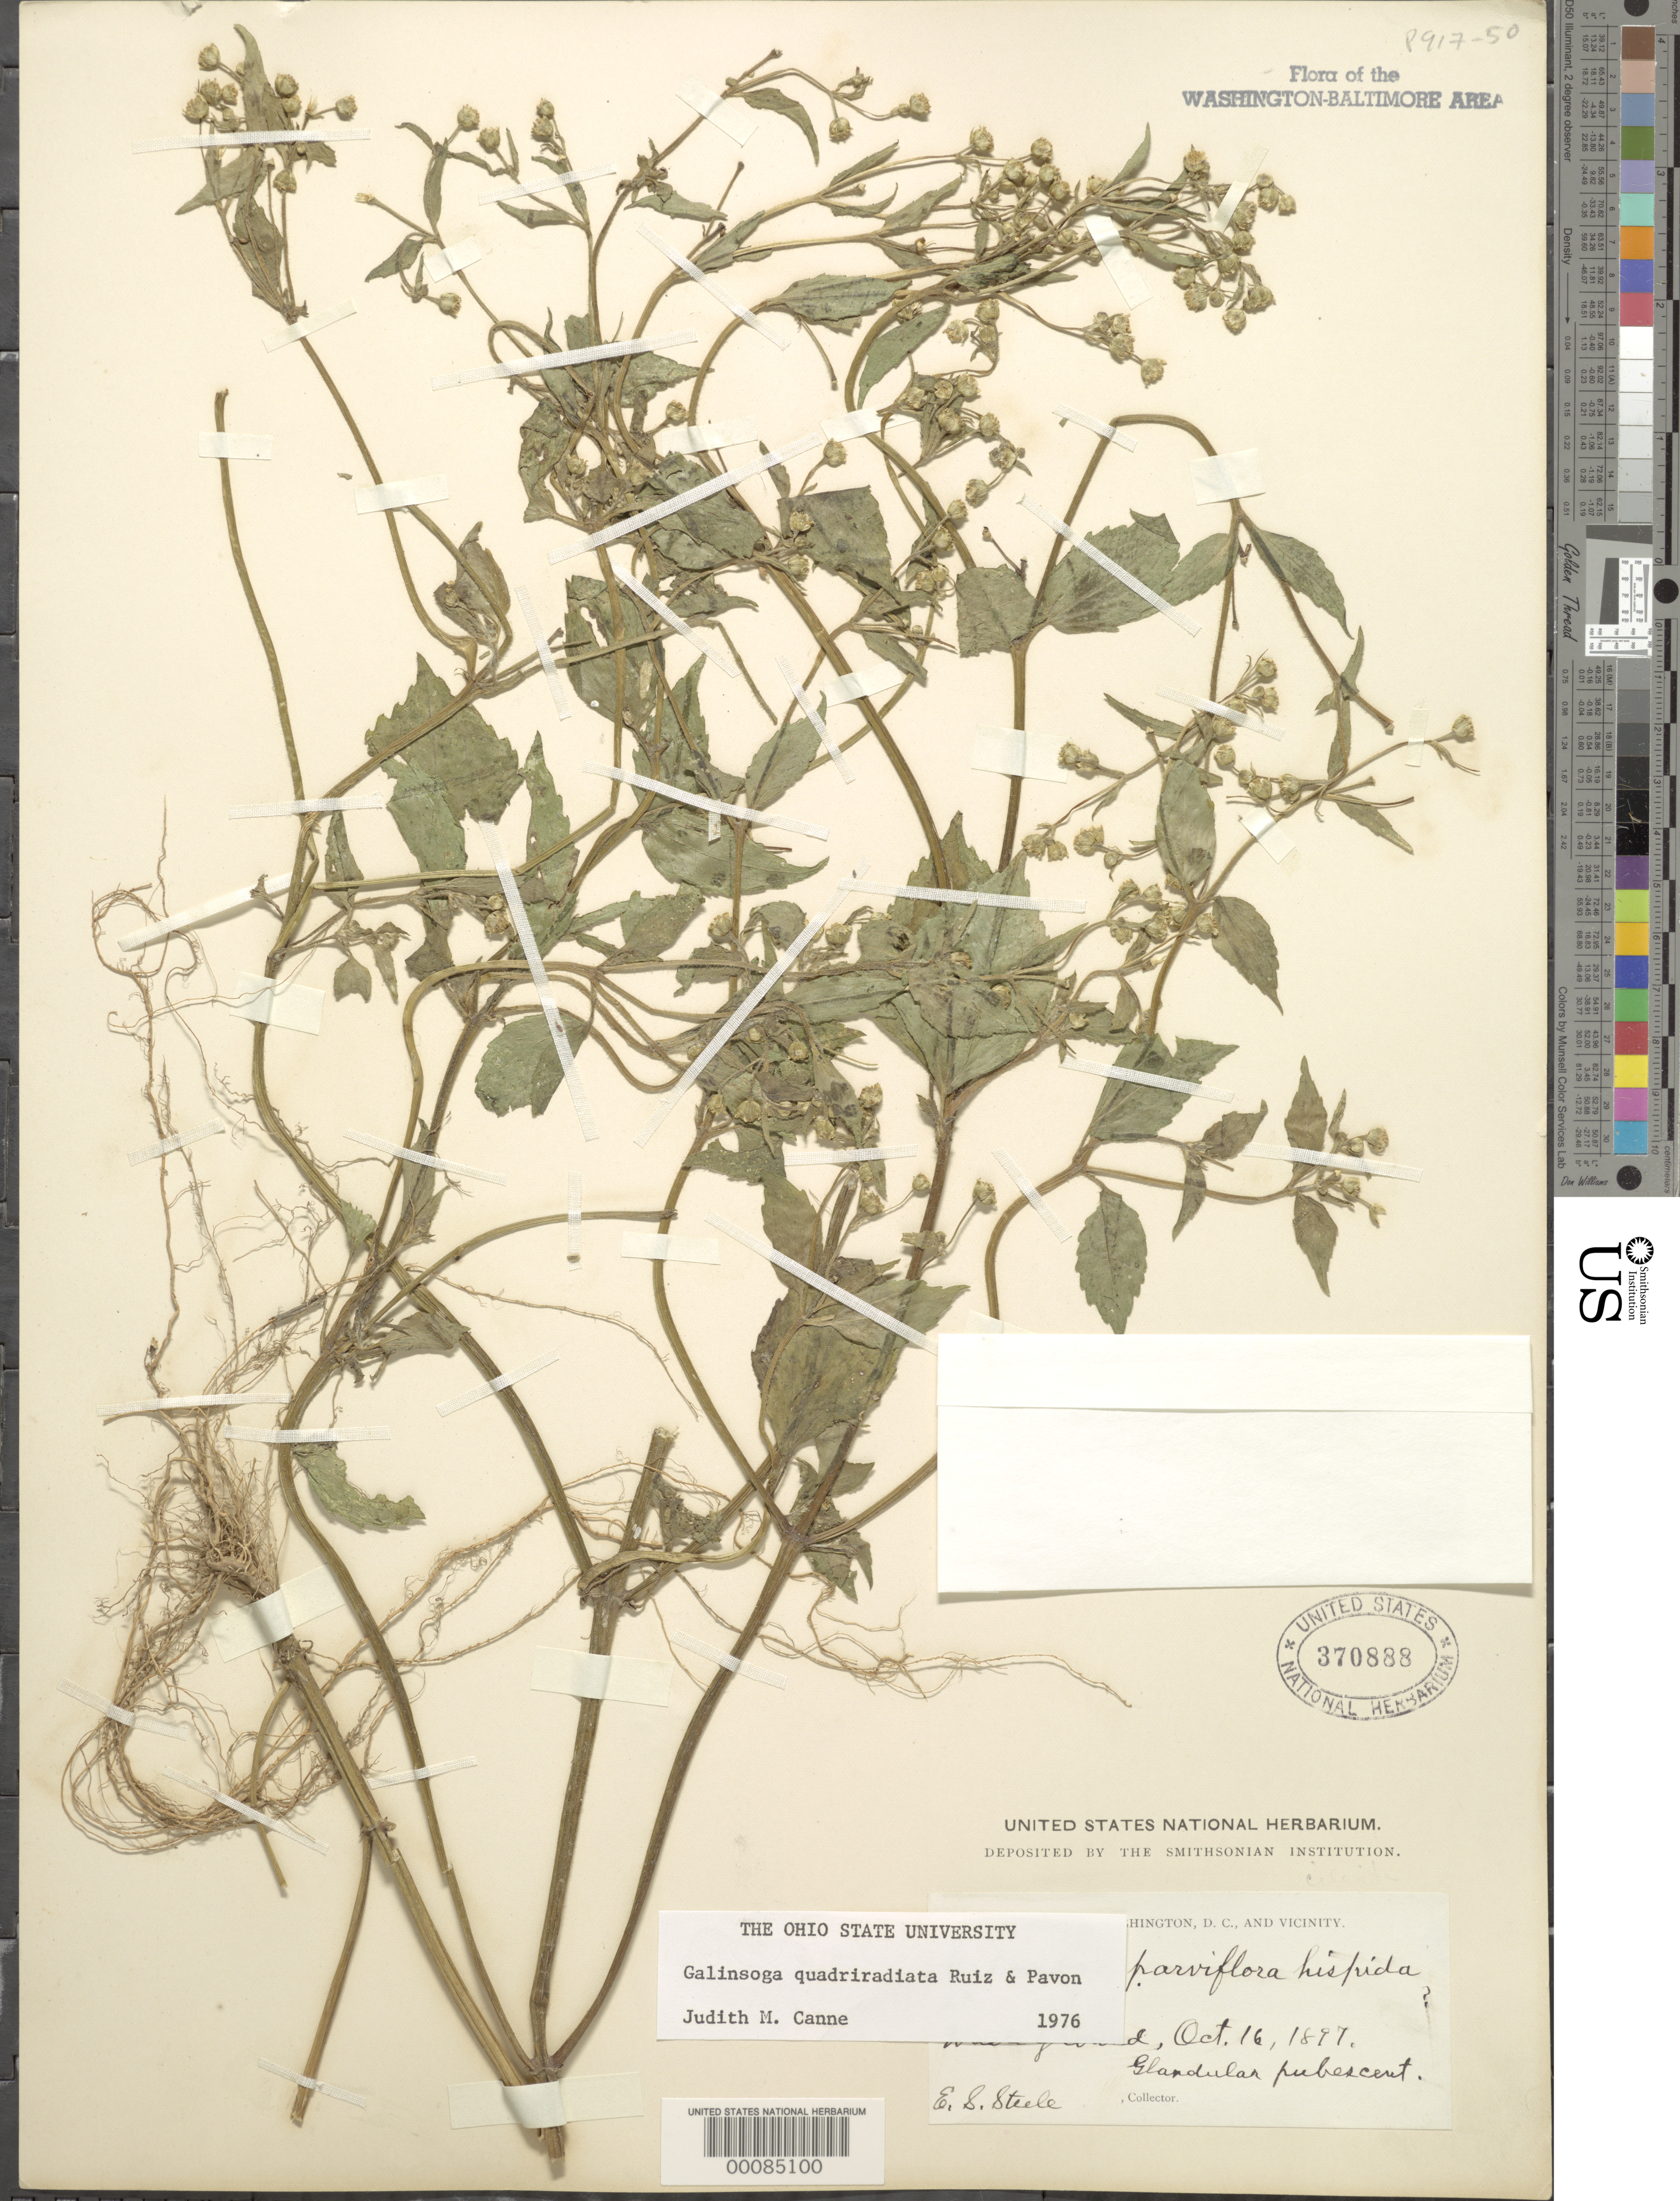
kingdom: Plantae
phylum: Tracheophyta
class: Magnoliopsida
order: Asterales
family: Asteraceae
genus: Galinsoga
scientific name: Galinsoga quadriradiata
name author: Ruiz & Pav.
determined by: Canne-Hilliker, J. M.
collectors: E. Steele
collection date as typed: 16 Oct 1897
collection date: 1897-10-16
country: United States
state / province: District of Columbia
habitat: Waste ground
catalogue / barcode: US 370888